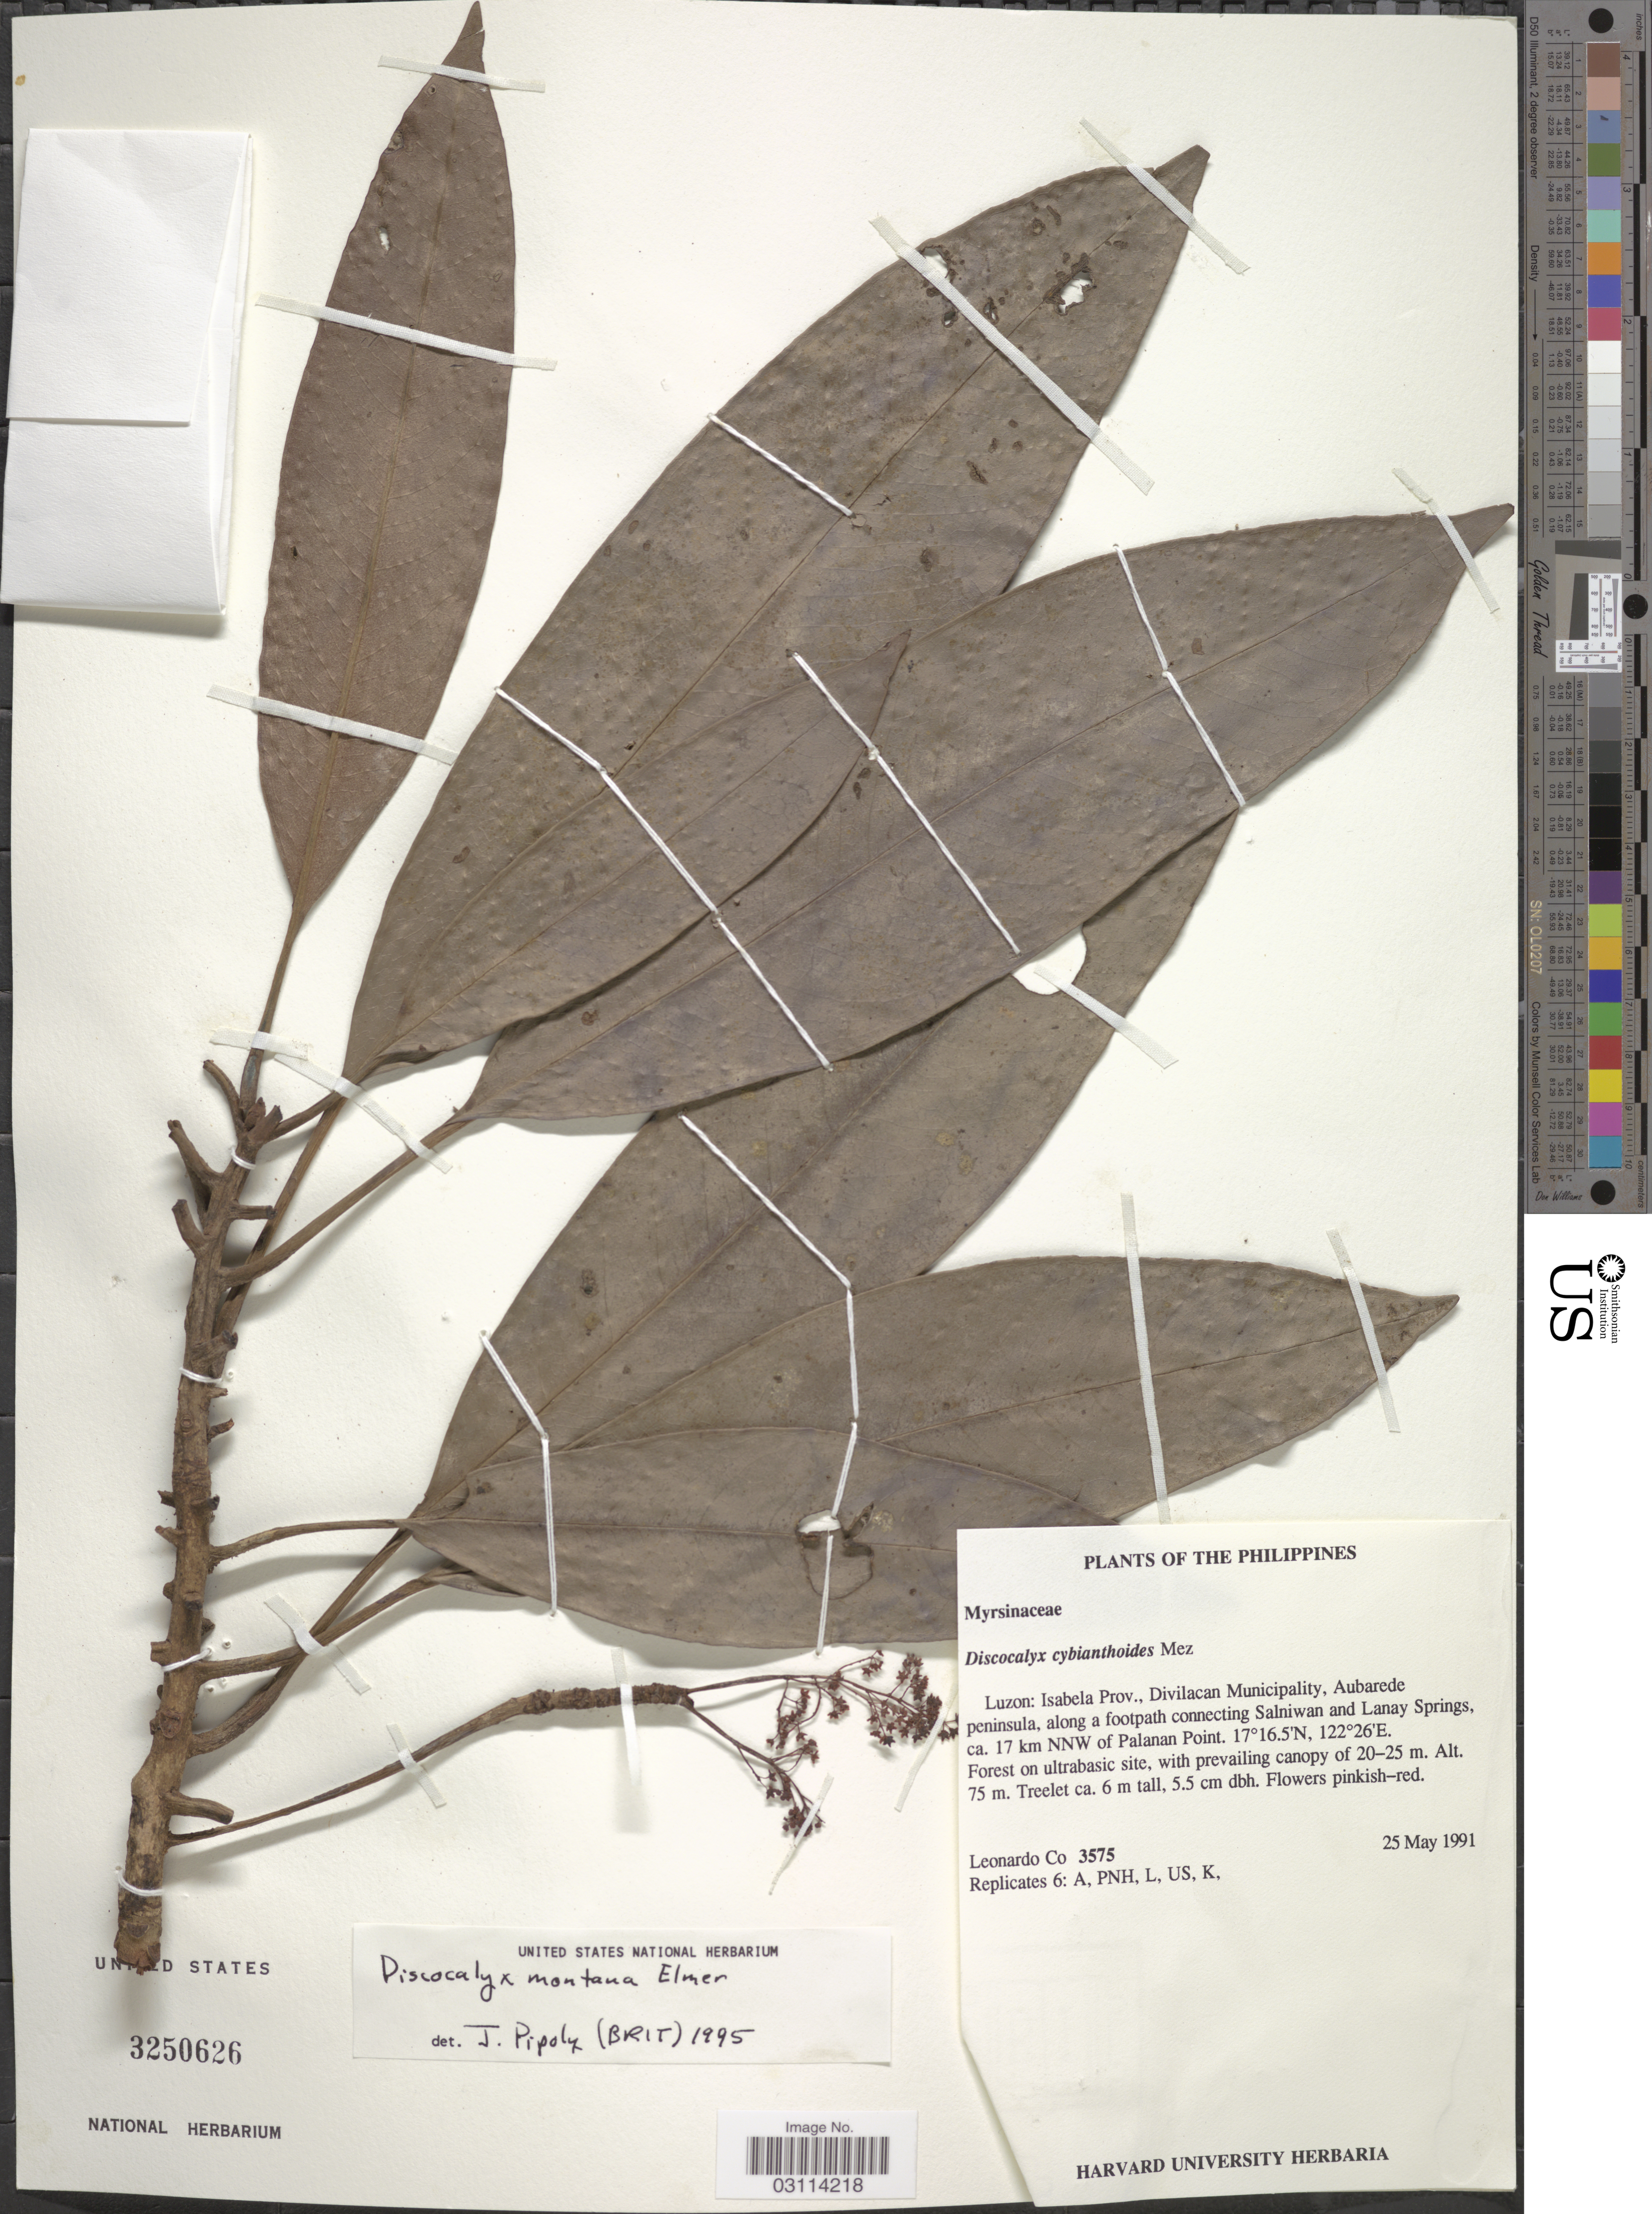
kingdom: Plantae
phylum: Tracheophyta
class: Magnoliopsida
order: Ericales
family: Primulaceae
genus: Discocalyx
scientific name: Discocalyx montana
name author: Elmer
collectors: L. Co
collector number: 3575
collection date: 1991-05-25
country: Philippines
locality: Luzon: Isabela Prov., Divilacan Municipality, Aubarede peninsula, along a footpath connecting Salniwan and Lanay Springs, ca. 17 km NNW of Palanan Point.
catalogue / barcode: US 3250626